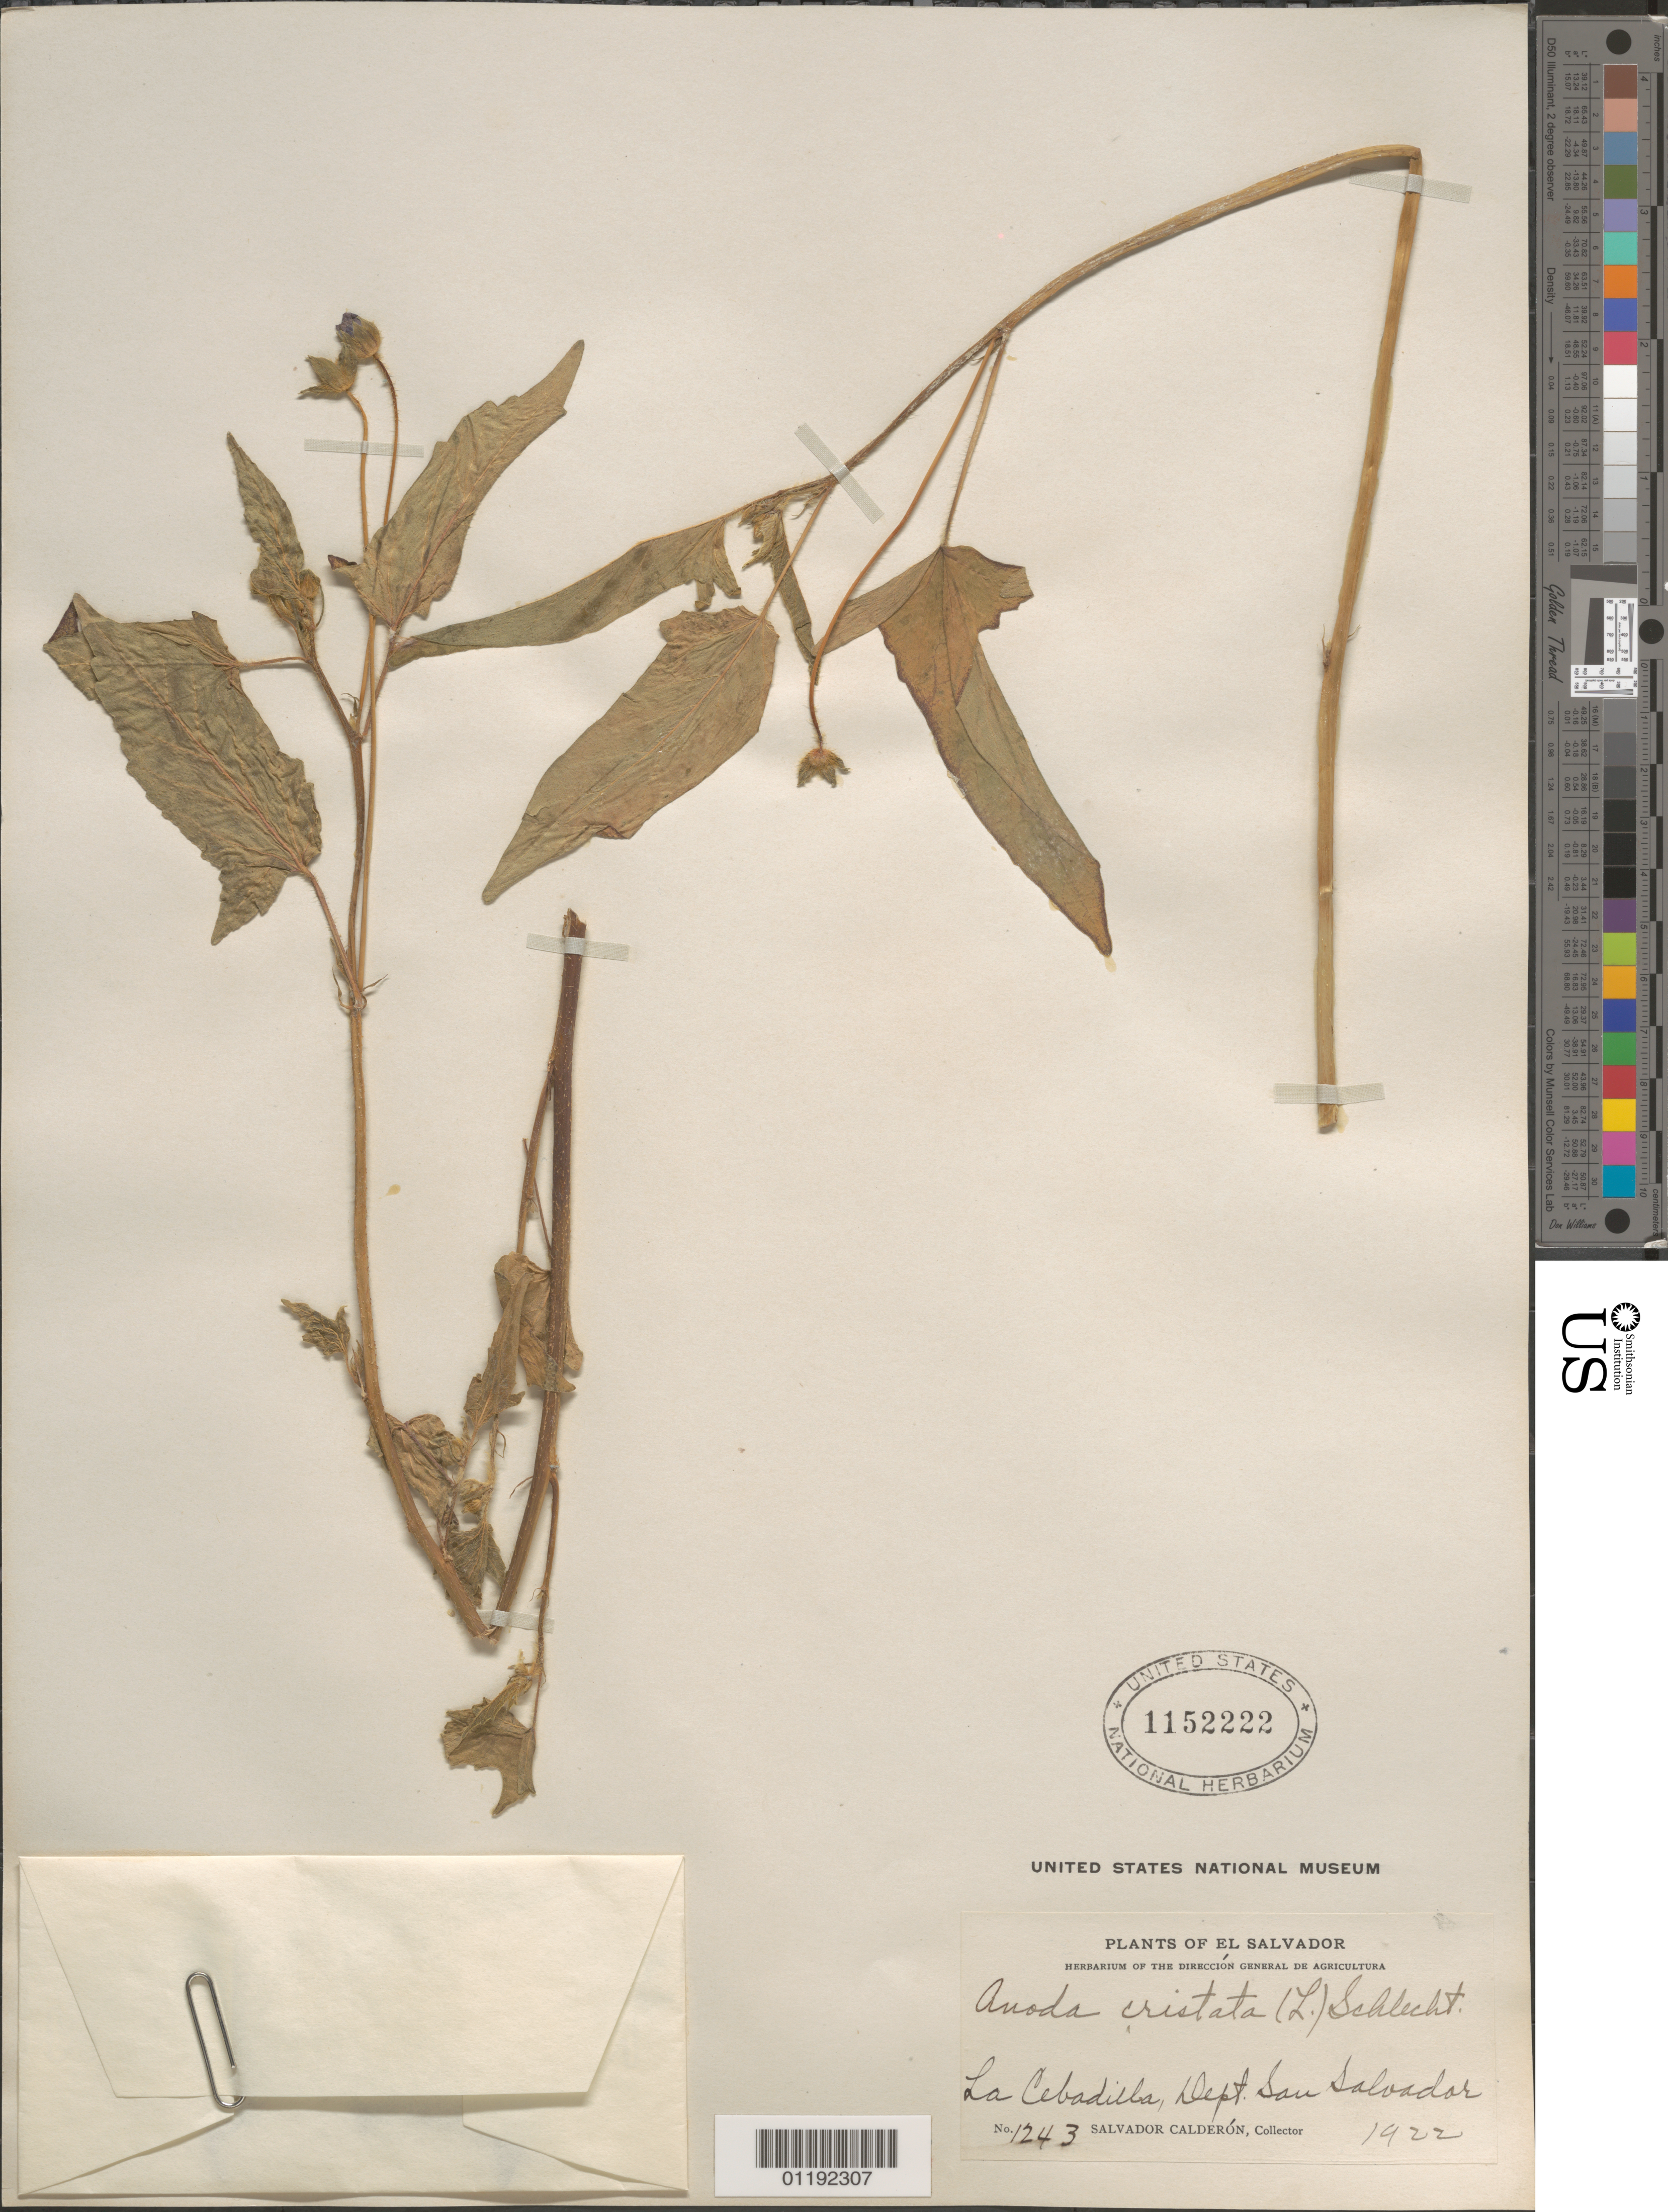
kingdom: Plantae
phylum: Tracheophyta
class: Magnoliopsida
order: Malvales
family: Malvaceae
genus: Anoda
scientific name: Anoda cristata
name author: (L.) Schltdl.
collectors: S. Calderón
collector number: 1243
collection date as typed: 1922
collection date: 1922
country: El Salvador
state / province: San Salvador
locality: La cebadilla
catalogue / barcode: US 1152222